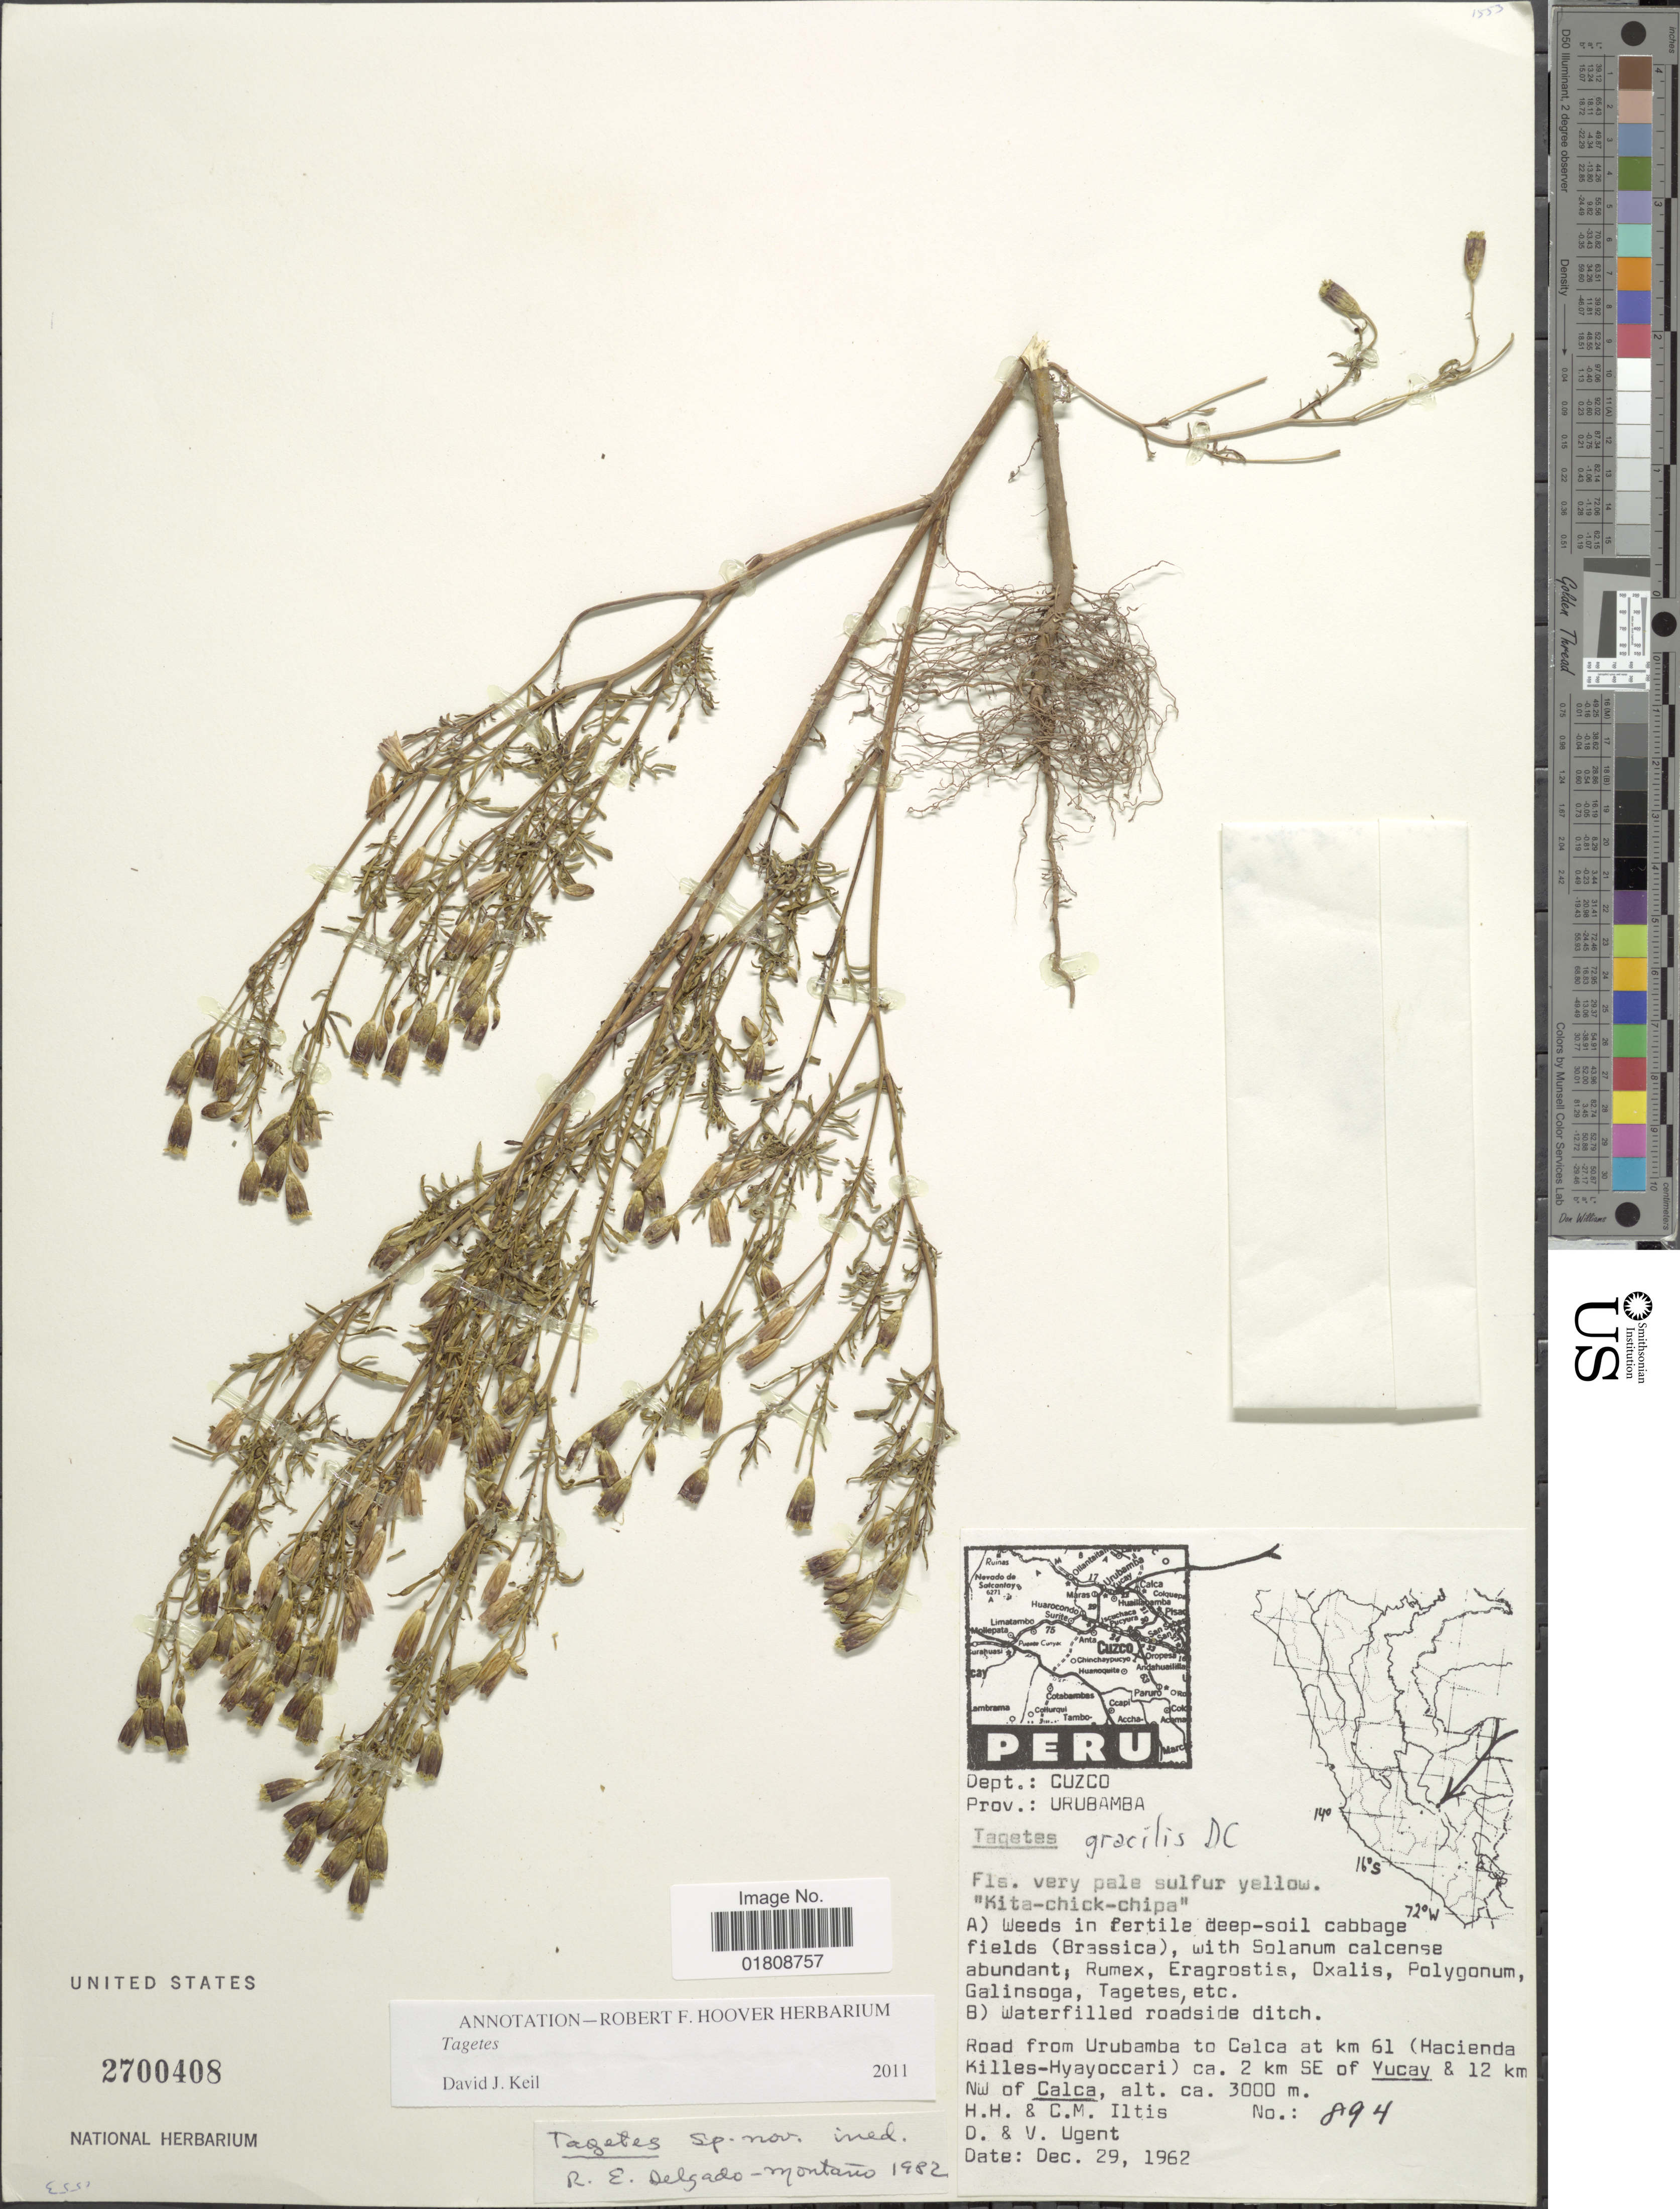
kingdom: Plantae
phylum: Tracheophyta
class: Magnoliopsida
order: Asterales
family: Asteraceae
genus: Tagetes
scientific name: Tagetes gracilis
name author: DC.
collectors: H. H. Iltis, C. M Iltis, D. Ugent & V. Ugent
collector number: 894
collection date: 1962-12-29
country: Peru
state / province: Cusco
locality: Prov. Urubamba, road from Urubamba to Calca at km 61 (Hacienda Killes-Hyayoccari) ca 2 km SW of Yucay & 12 km NW of Calca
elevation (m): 3000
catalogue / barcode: US 2700408